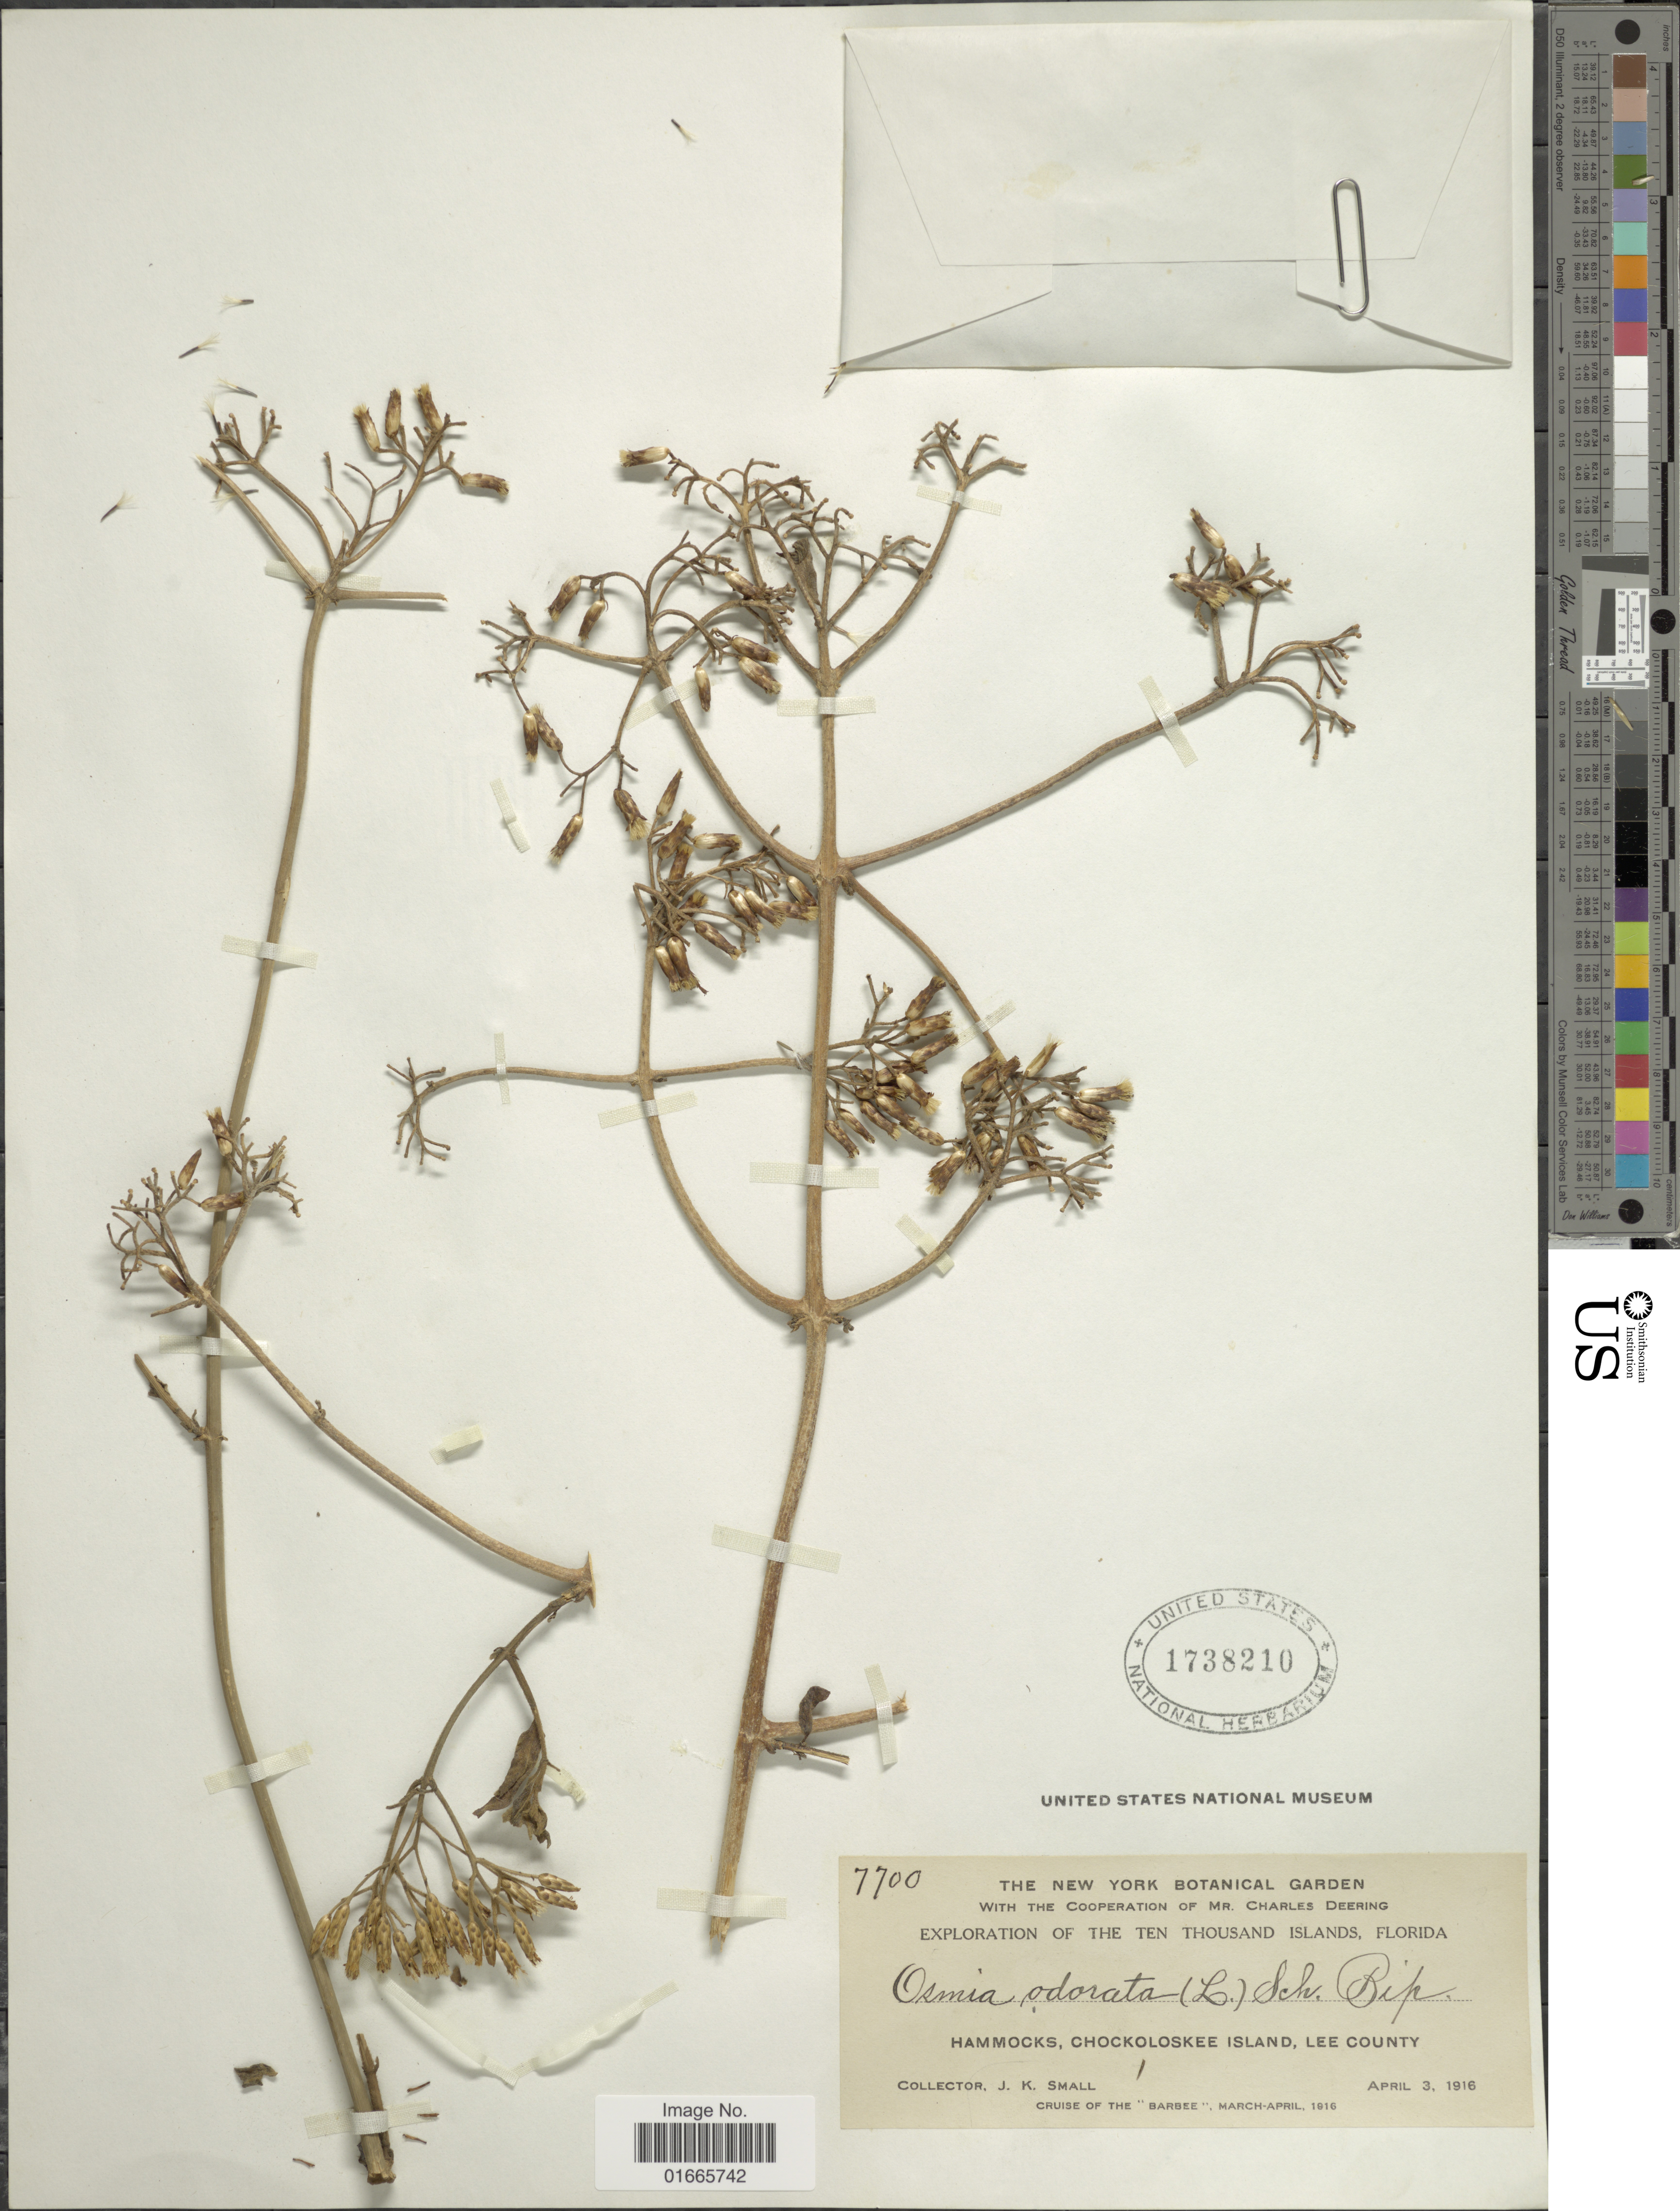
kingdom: Plantae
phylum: Tracheophyta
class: Magnoliopsida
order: Asterales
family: Asteraceae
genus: Chromolaena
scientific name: Chromolaena odorata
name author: (L.) R.M. King & H. Rob.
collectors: J. K. Small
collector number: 7700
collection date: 1916-04-03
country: United States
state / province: Florida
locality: Hammocks, Chockoloskee Island, Lee County.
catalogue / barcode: US 1738210